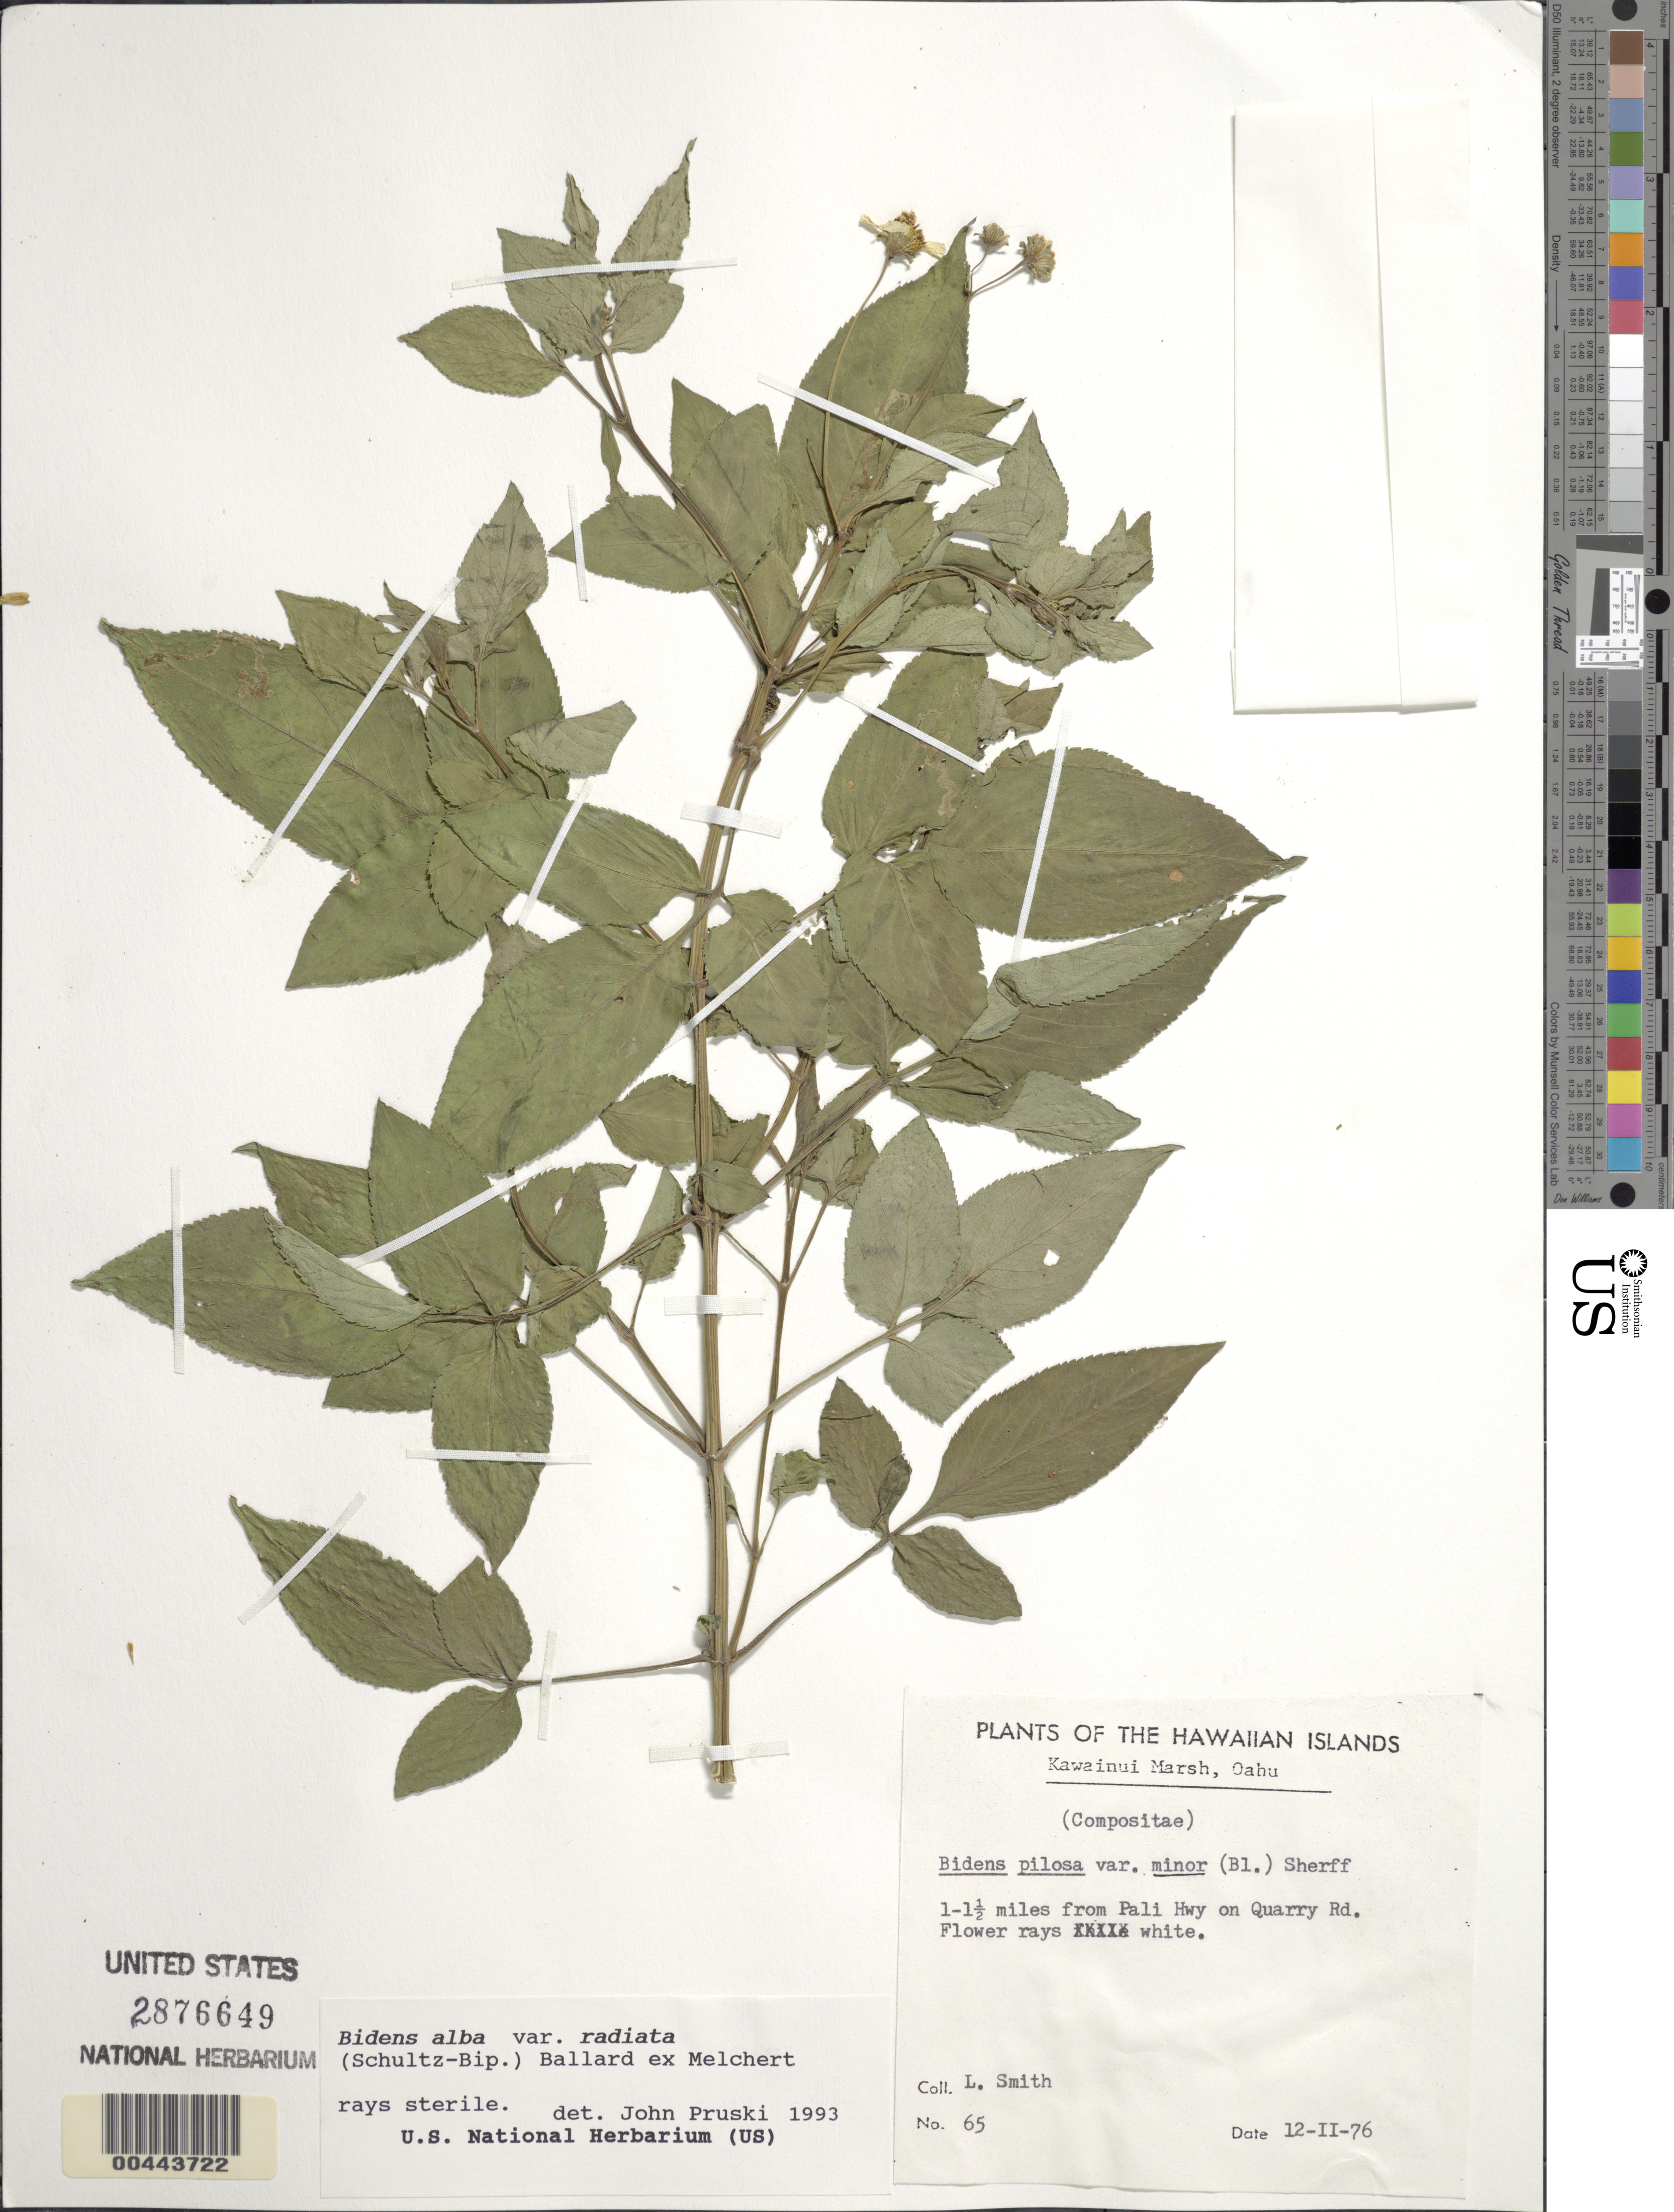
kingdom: Plantae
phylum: Tracheophyta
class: Magnoliopsida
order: Asterales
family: Asteraceae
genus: Bidens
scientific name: Bidens alba var. radiata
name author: (Sch. Bip.) R.E. Ballard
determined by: Pruski, J. F.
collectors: L. Smith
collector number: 65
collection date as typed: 12 Feb 1976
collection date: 1976-02-12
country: United States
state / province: Hawaii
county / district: Honolulu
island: Oahu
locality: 1 to 1.5 mi from Pali Highway on Quarry Road, Kawainui Marsh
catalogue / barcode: US 2876649